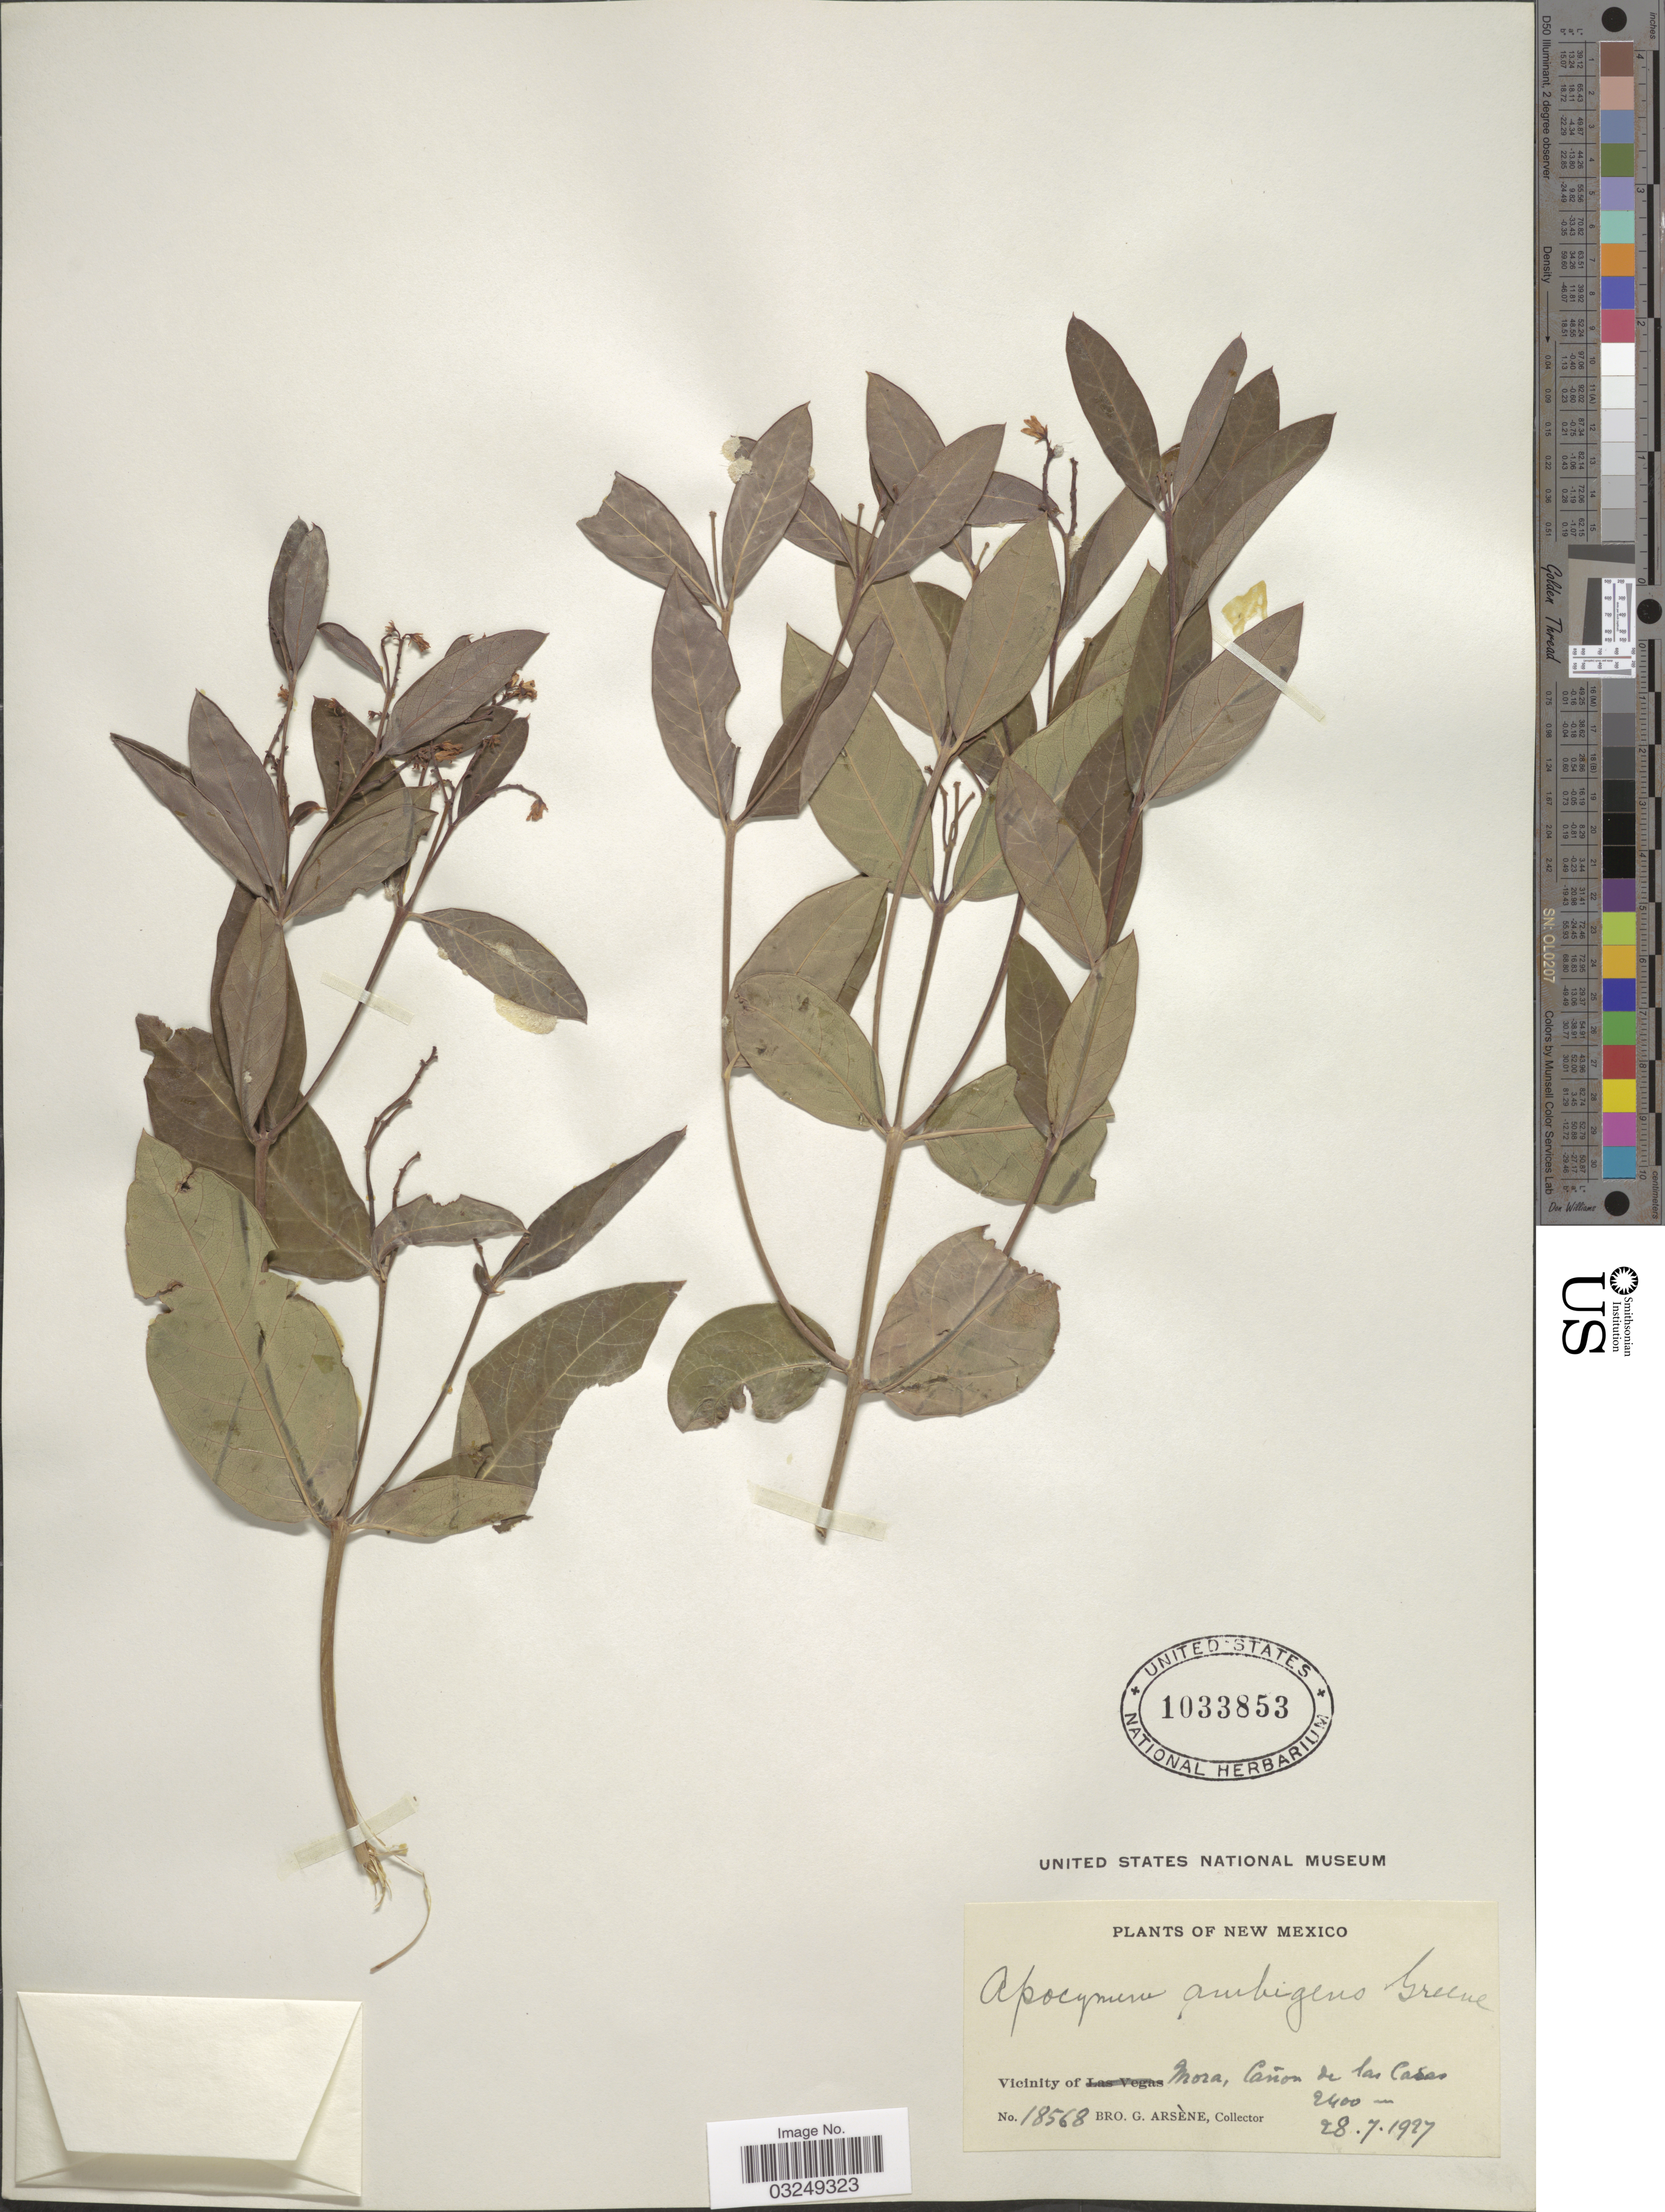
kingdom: Plantae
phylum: Tracheophyta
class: Magnoliopsida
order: Gentianales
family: Apocynaceae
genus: Apocynum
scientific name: Apocynum ambigens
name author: S.W. Greene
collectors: Bro. G. Arsène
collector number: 18568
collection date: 1927-07-28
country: United States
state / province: New Mexico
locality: Vicinity of Mora, Cañon de las Casas.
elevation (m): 2400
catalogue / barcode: US 1033853